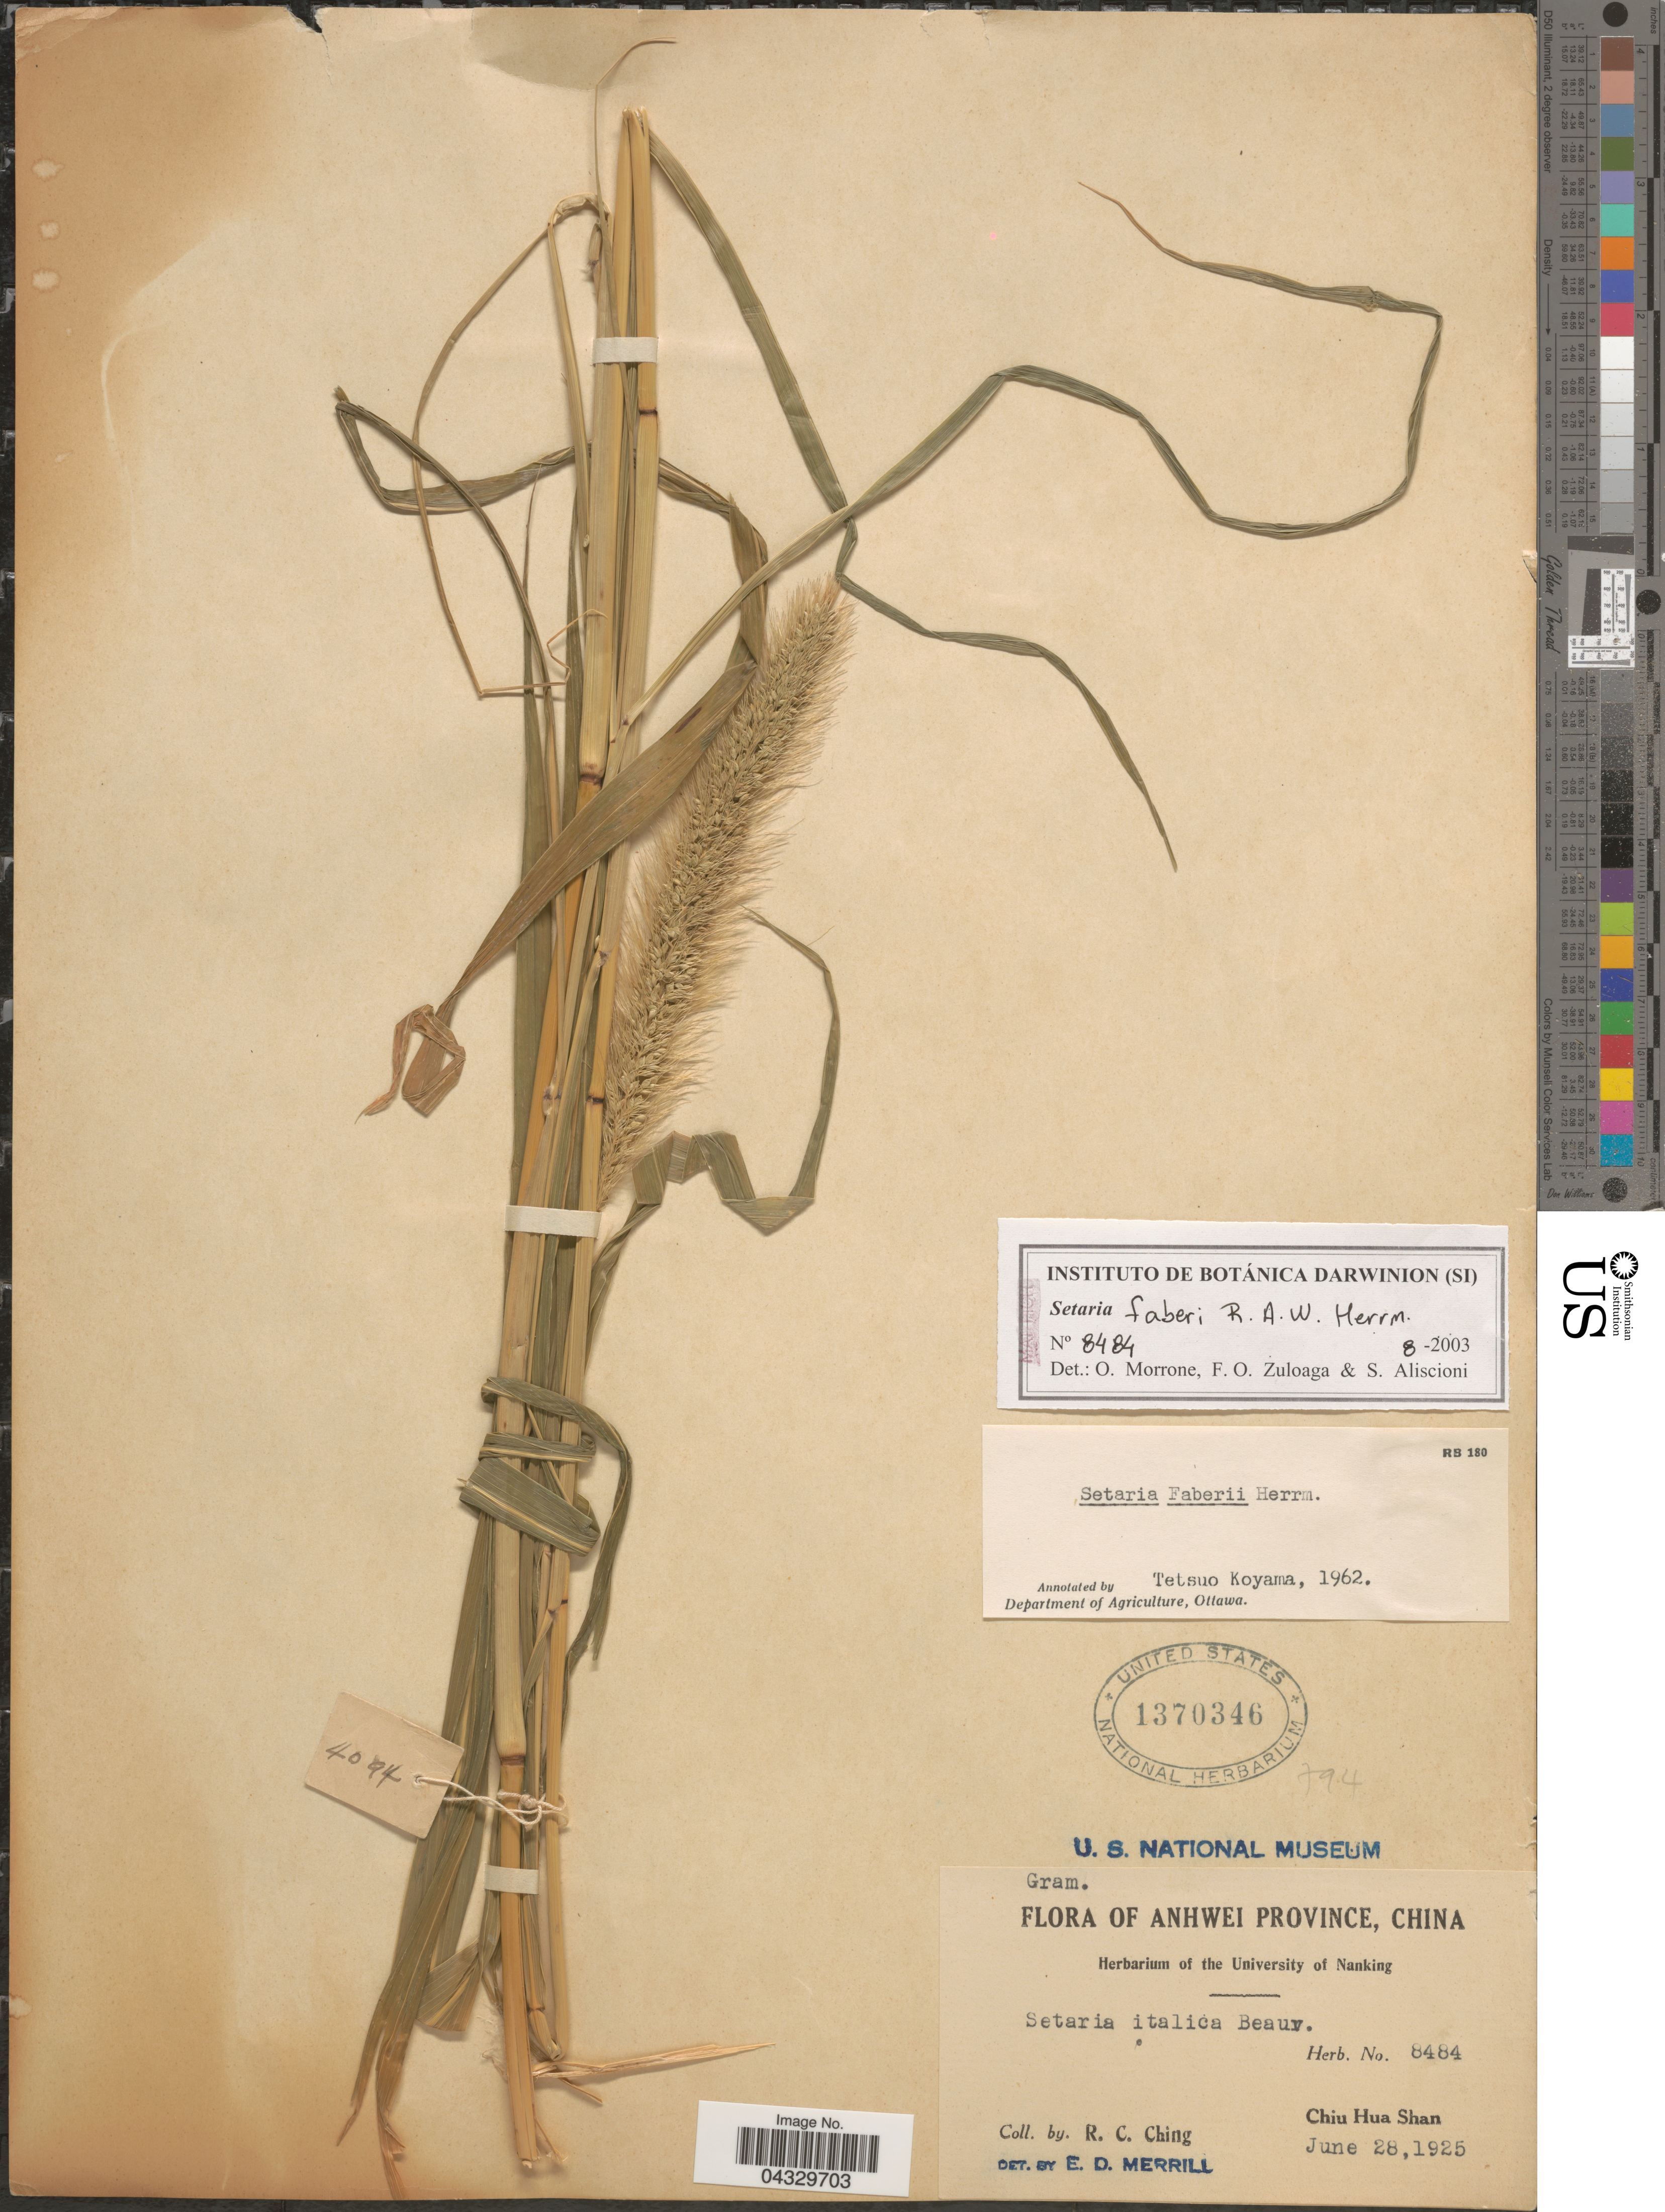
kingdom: Plantae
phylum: Tracheophyta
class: Liliopsida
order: Poales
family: Poaceae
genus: Setaria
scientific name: Setaria faberi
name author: R.A.W. Herrm.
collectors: R. C. Ching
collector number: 8484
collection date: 1925-06-28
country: China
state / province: Anhui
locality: Anhwei Province. Chiu Hua Shan.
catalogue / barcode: US 1370346